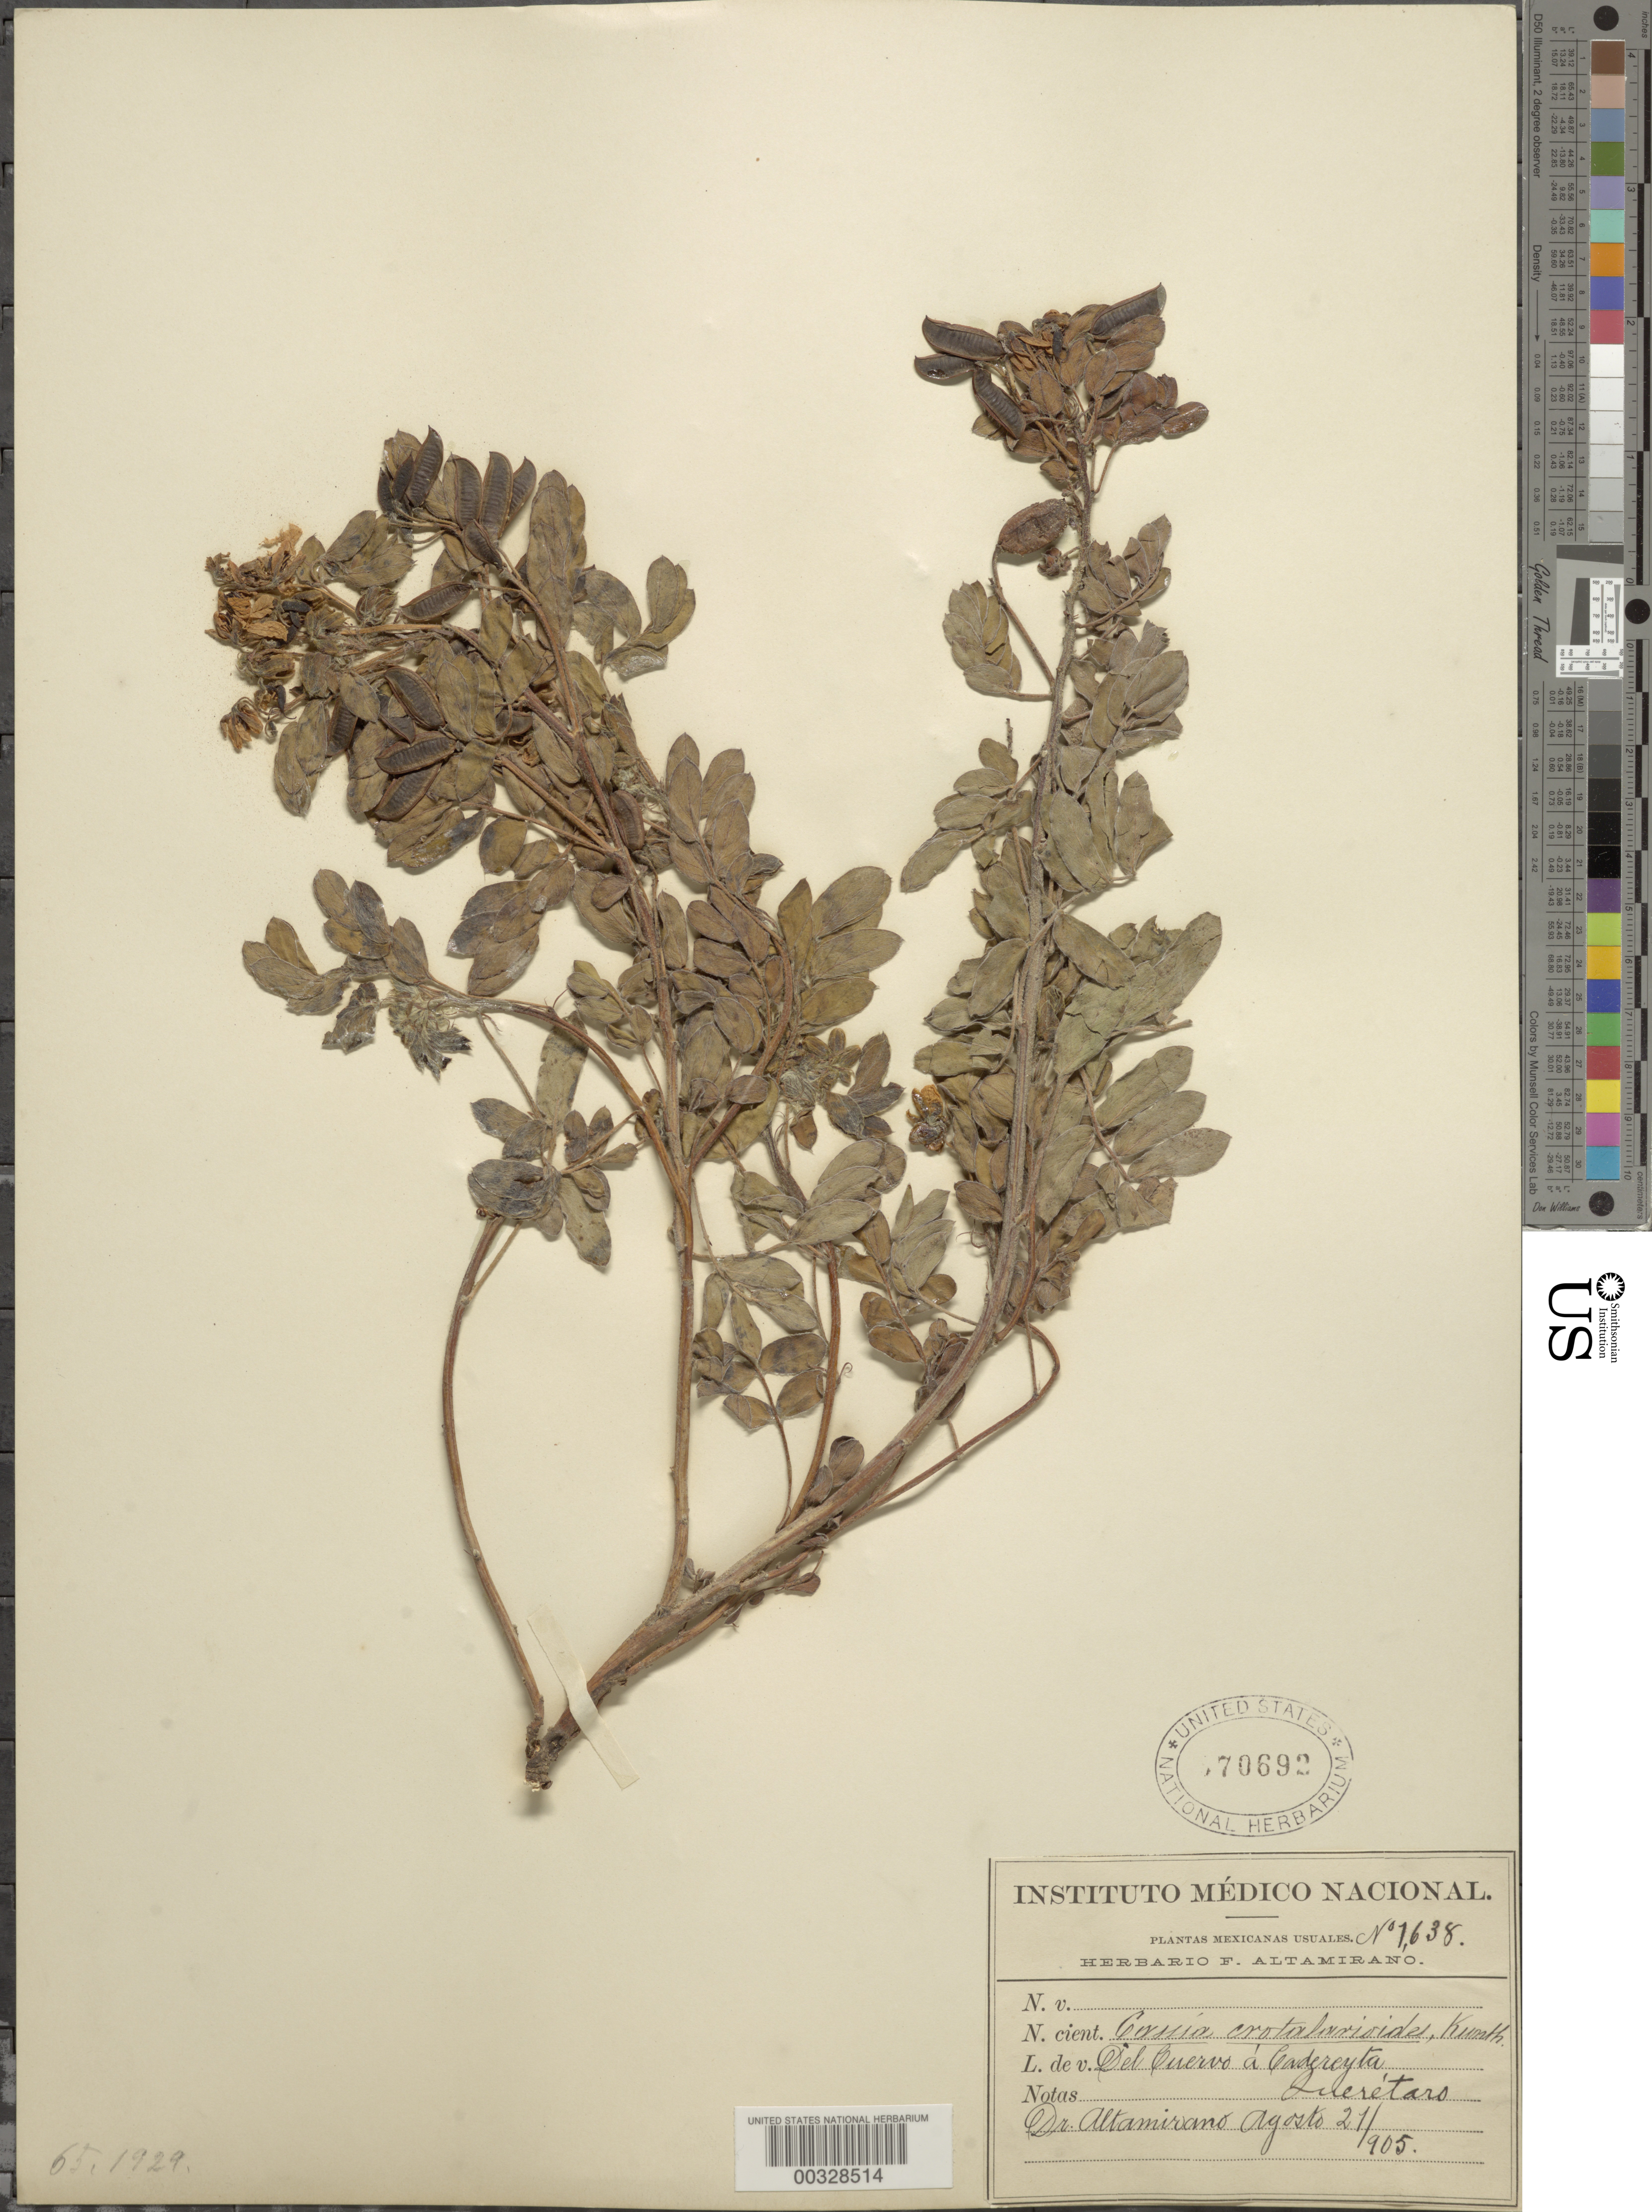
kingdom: Plantae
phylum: Tracheophyta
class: Magnoliopsida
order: Fabales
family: Fabaceae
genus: Senna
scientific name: Senna crotalarioides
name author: (Kunth) H.S. Irwin & Barneby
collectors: -. Altamirano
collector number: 1638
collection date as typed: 21 Aug 1905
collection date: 1905-08-21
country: Mexico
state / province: Querétaro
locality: Del cuervo a Cadereyta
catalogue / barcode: US 70692